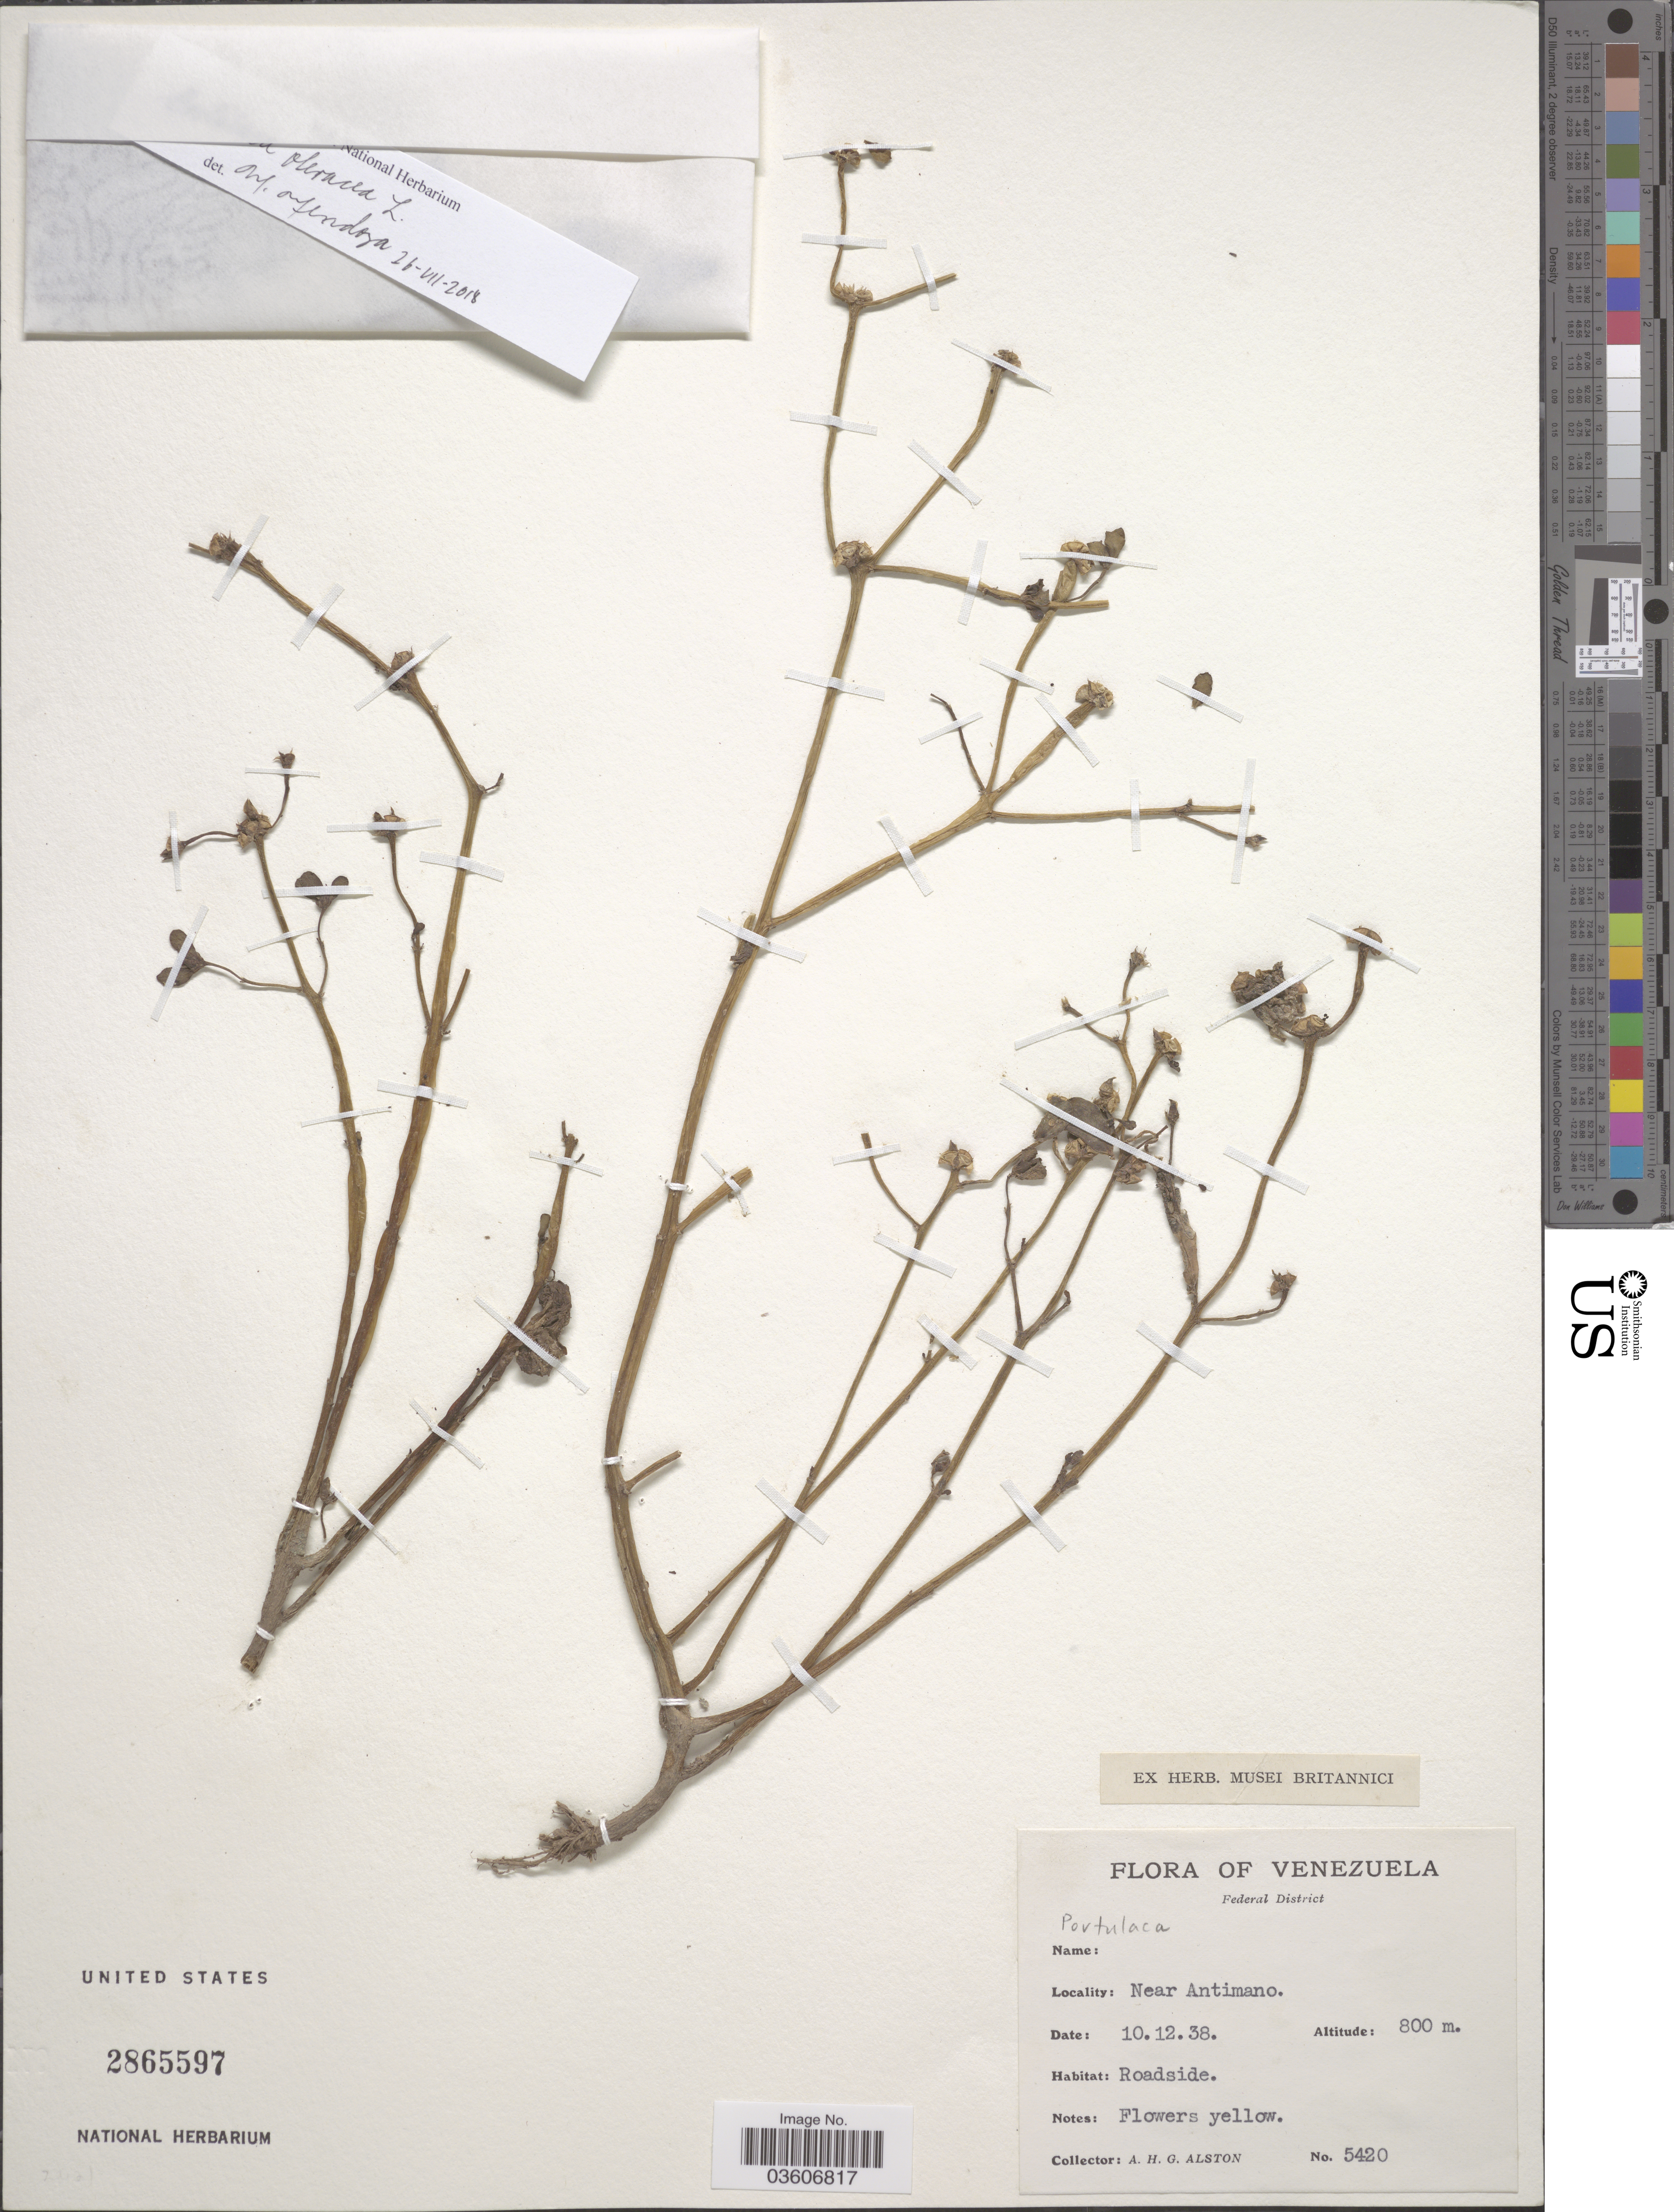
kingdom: Plantae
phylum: Tracheophyta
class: Magnoliopsida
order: Caryophyllales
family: Portulacaceae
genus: Portulaca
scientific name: Portulaca sp.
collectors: A. H. Alston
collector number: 5420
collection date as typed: Transcribed d/m/y: 10/12/38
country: Venezuela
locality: Federal District. Near Antimano.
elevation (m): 800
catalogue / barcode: US 2865597